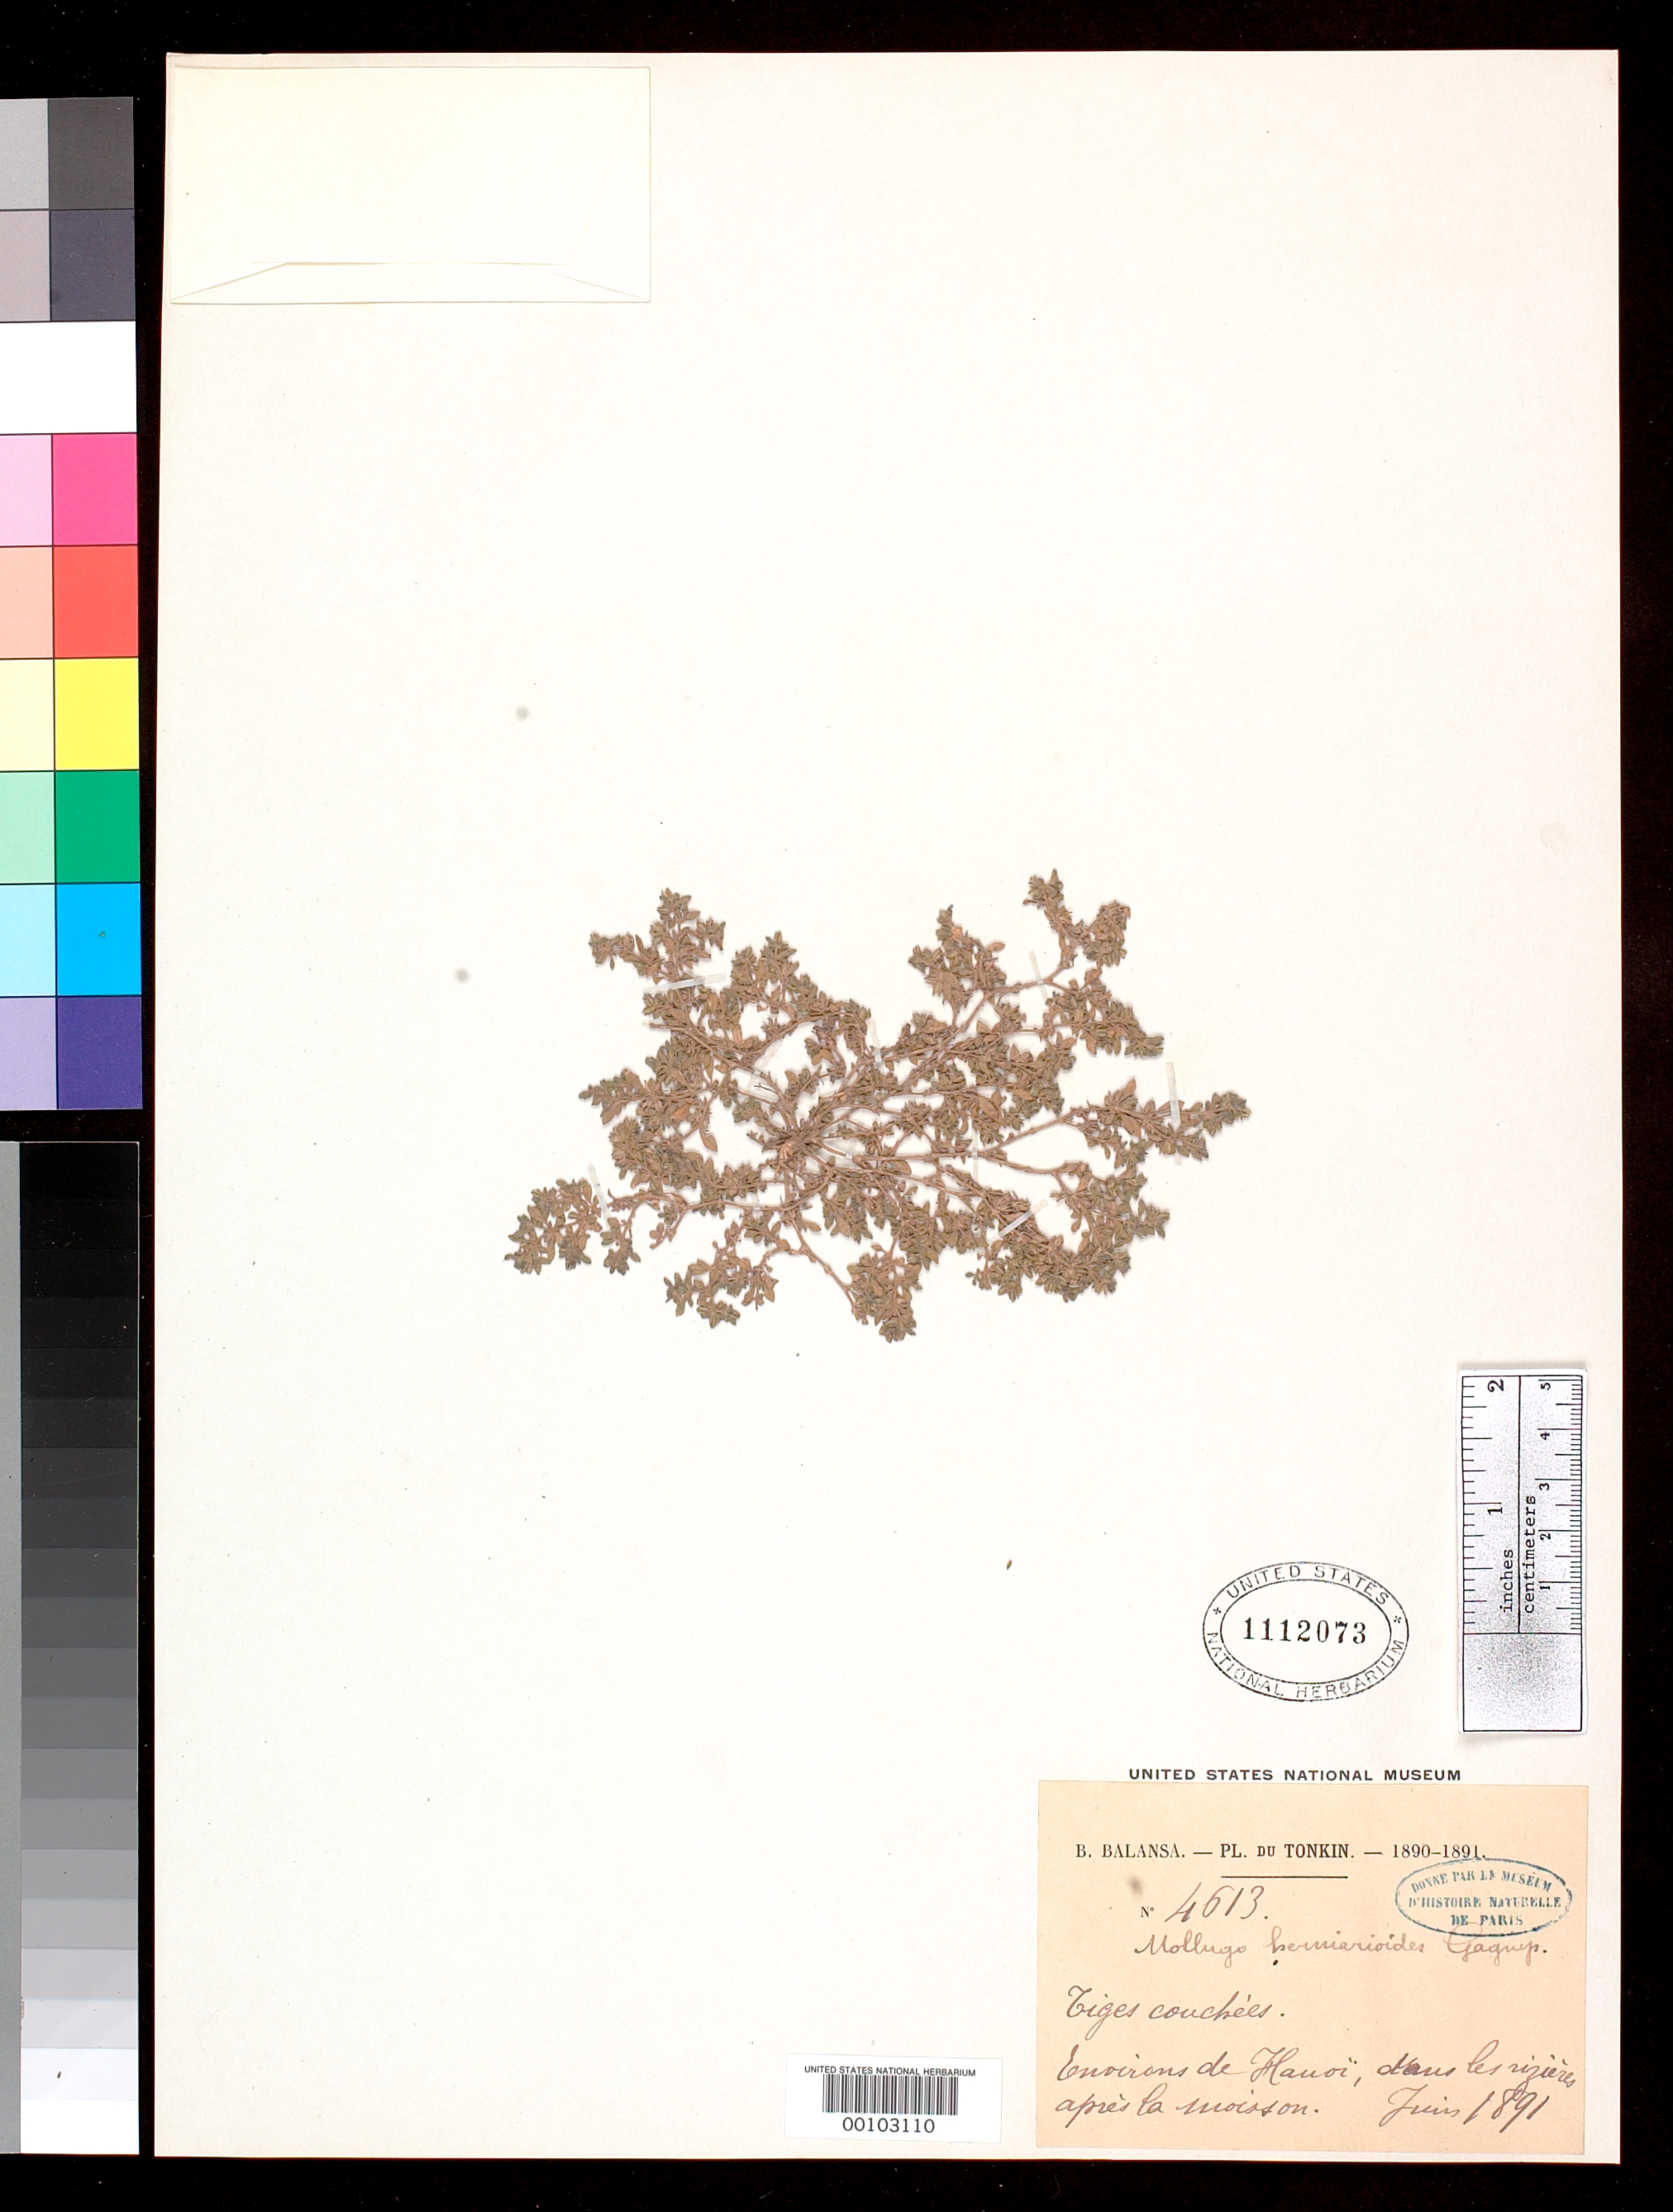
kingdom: Plantae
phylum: Tracheophyta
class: Magnoliopsida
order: Caryophyllales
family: Molluginaceae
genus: Mollugo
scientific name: Mollugo herniarioides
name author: Gagnep.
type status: Type Fragment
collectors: B. Balansa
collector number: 4613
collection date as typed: Jun 1891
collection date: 1891-06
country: Vietnam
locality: Hanoi.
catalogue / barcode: US 1112073